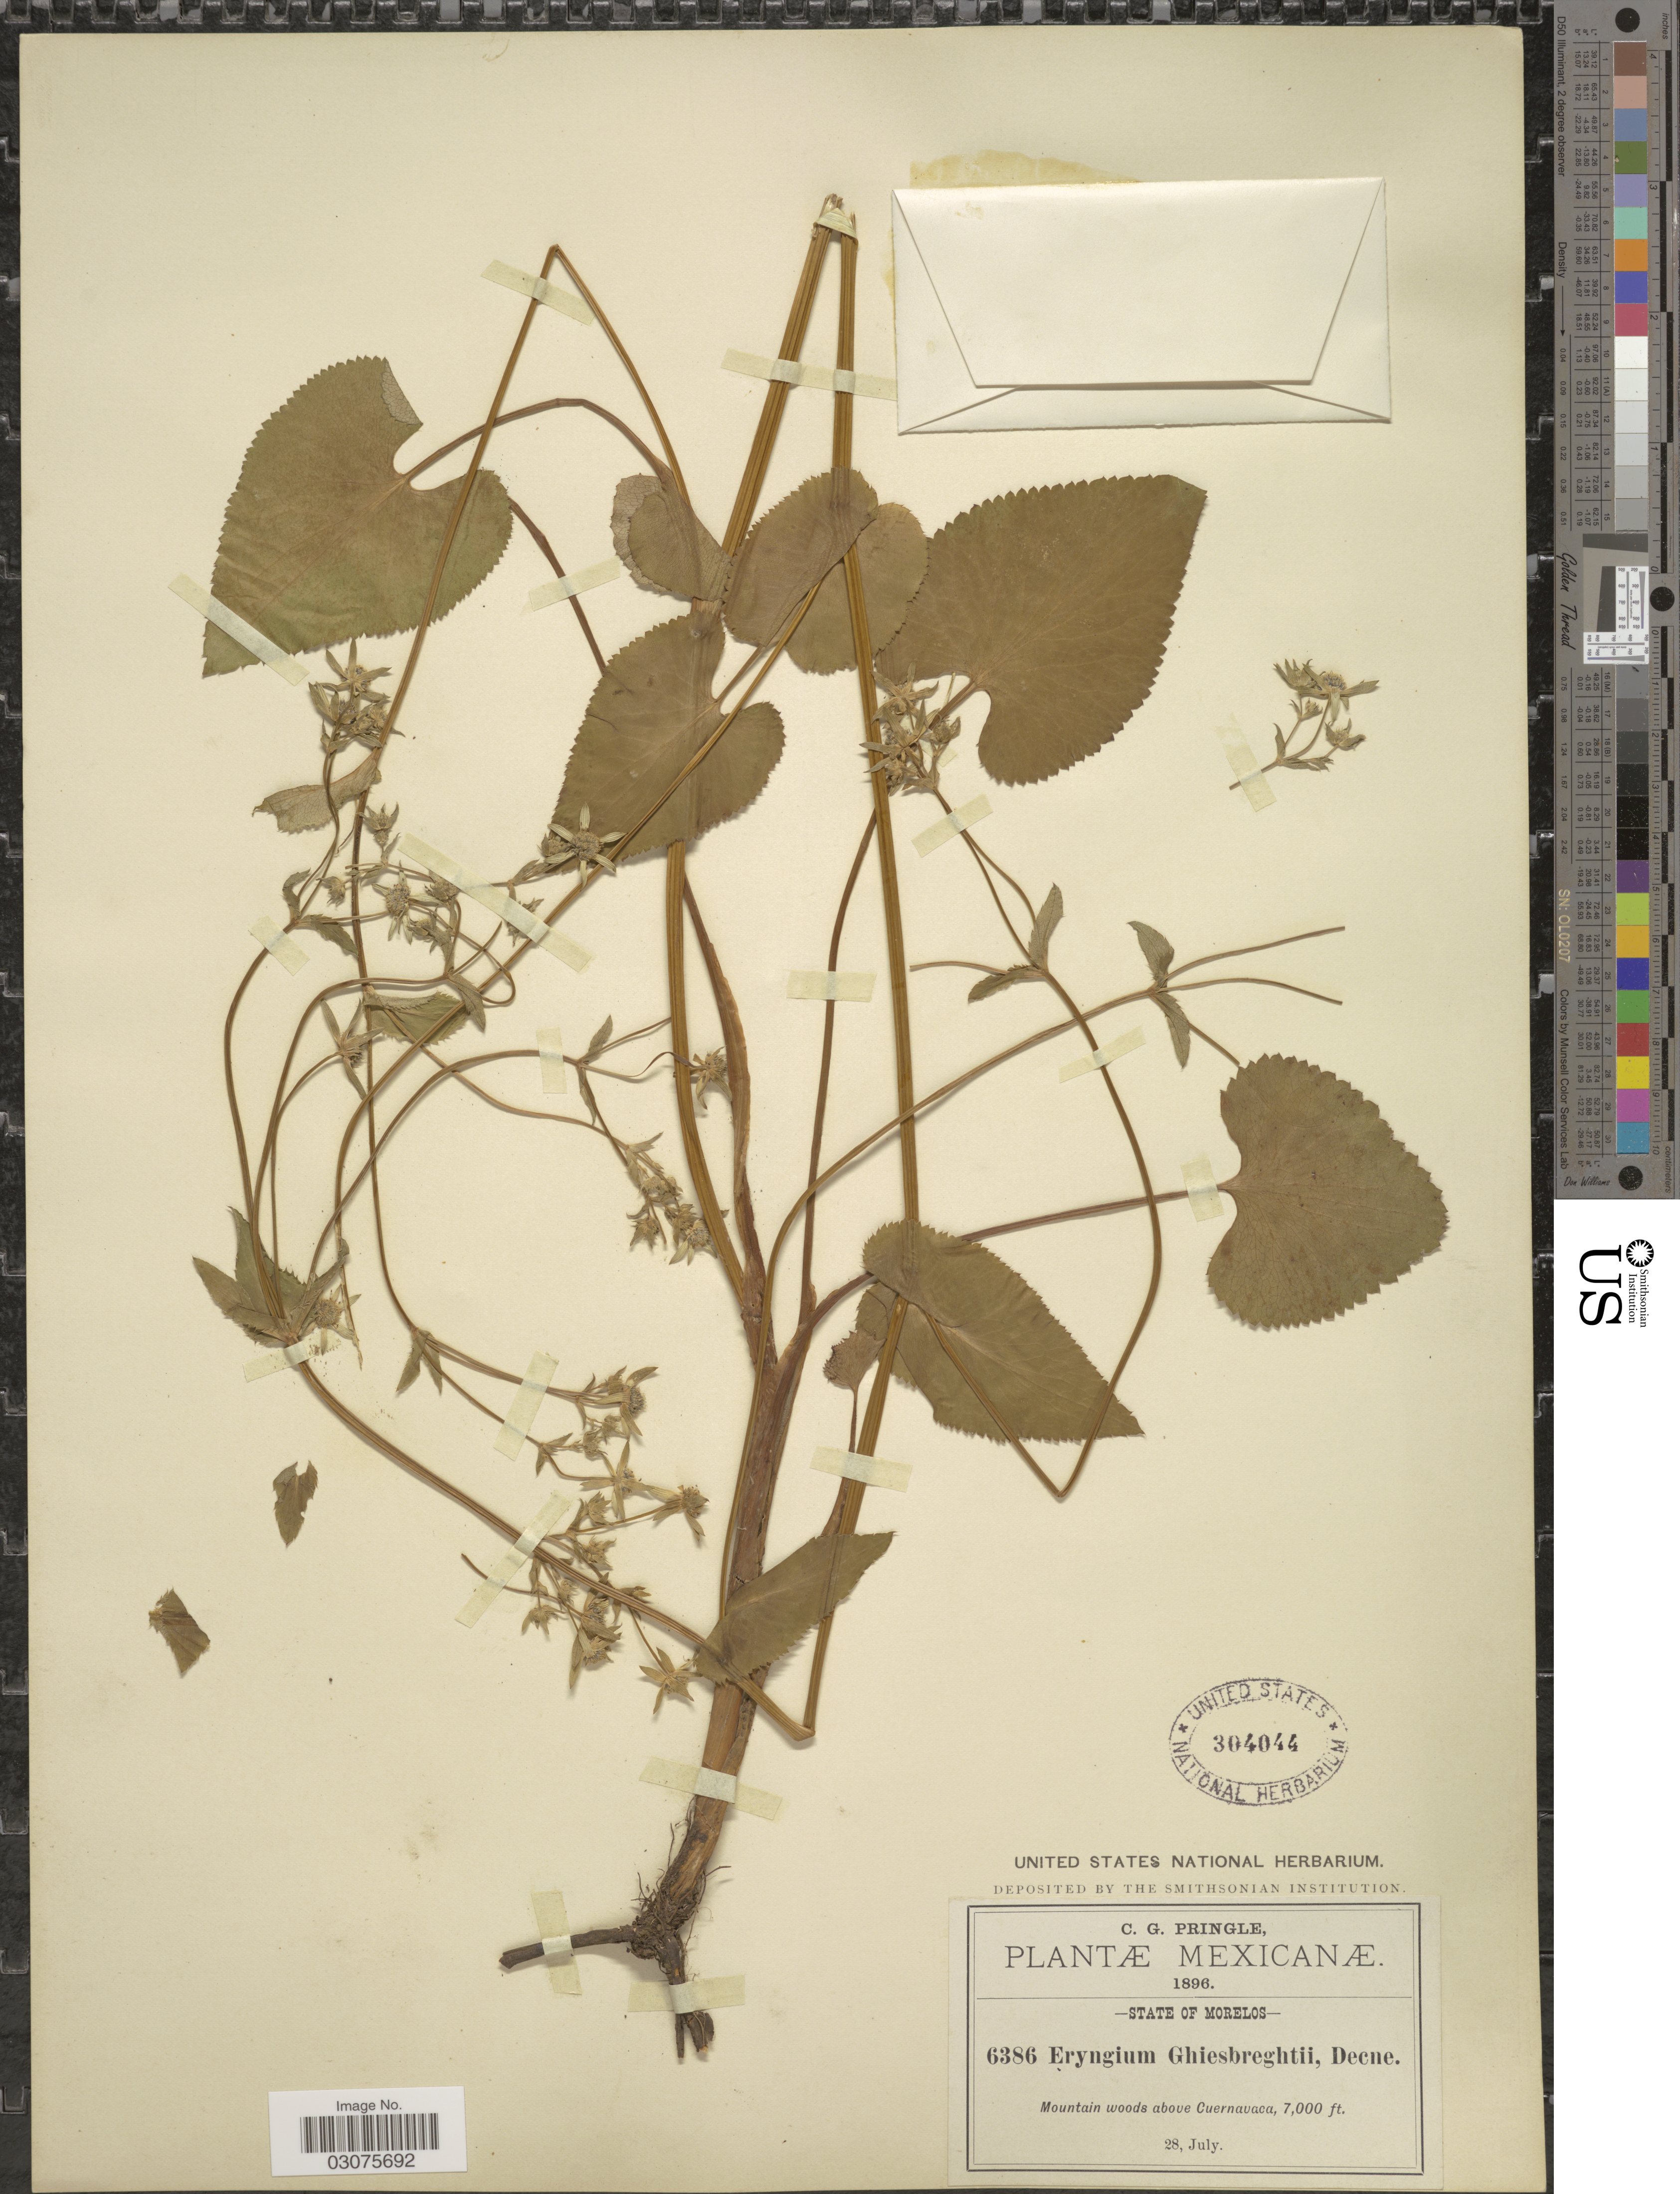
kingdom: Plantae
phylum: Tracheophyta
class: Magnoliopsida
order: Apiales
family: Apiaceae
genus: Eryngium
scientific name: Eryngium ghiesbreghtii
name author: Decne.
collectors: C. G. Pringle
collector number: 6386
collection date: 1896-07-28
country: Mexico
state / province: Morelos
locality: Mountain woods above Cuernavaca.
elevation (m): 2134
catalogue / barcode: US 304044